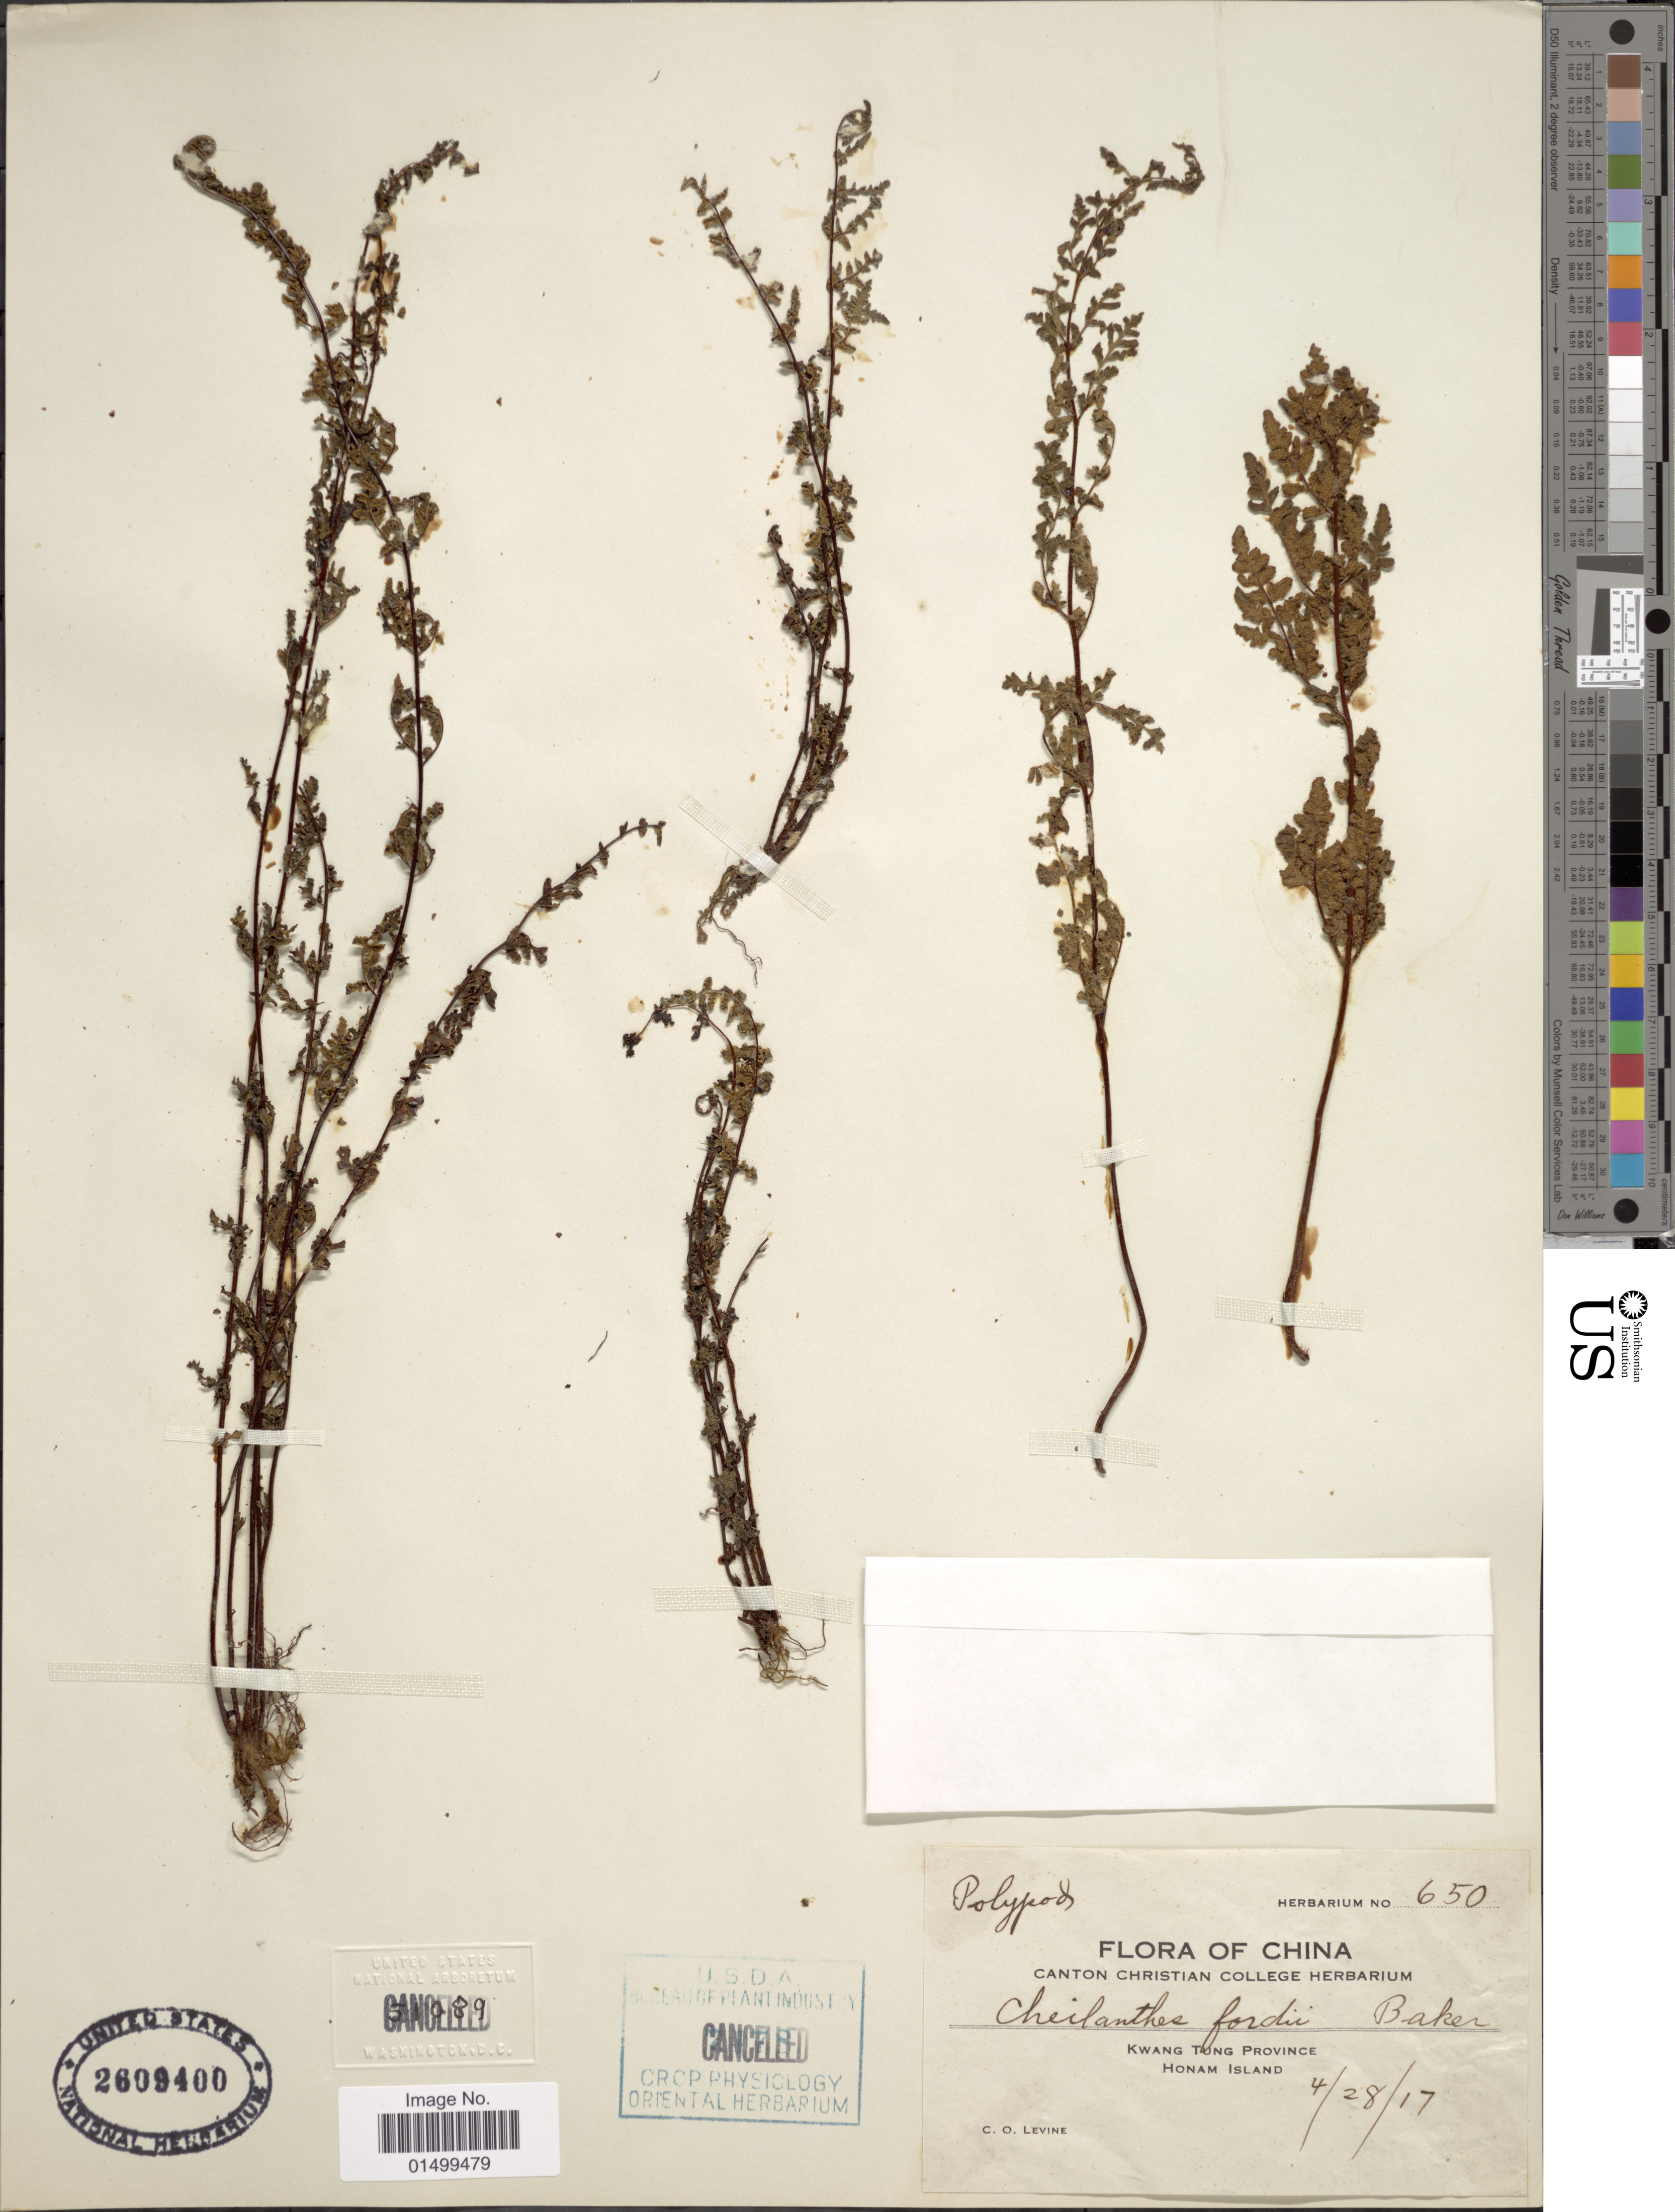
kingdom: Plantae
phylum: Tracheophyta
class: Polypodiopsida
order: Polypodiales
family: Pteridaceae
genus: Cheilanthes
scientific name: Cheilanthes fordii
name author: Baker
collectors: C. O. Levine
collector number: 650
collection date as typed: Transcribed d/m/y: 28/4/17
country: China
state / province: Guangdong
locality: Kwang Tung, Honam Island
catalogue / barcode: US 2609400